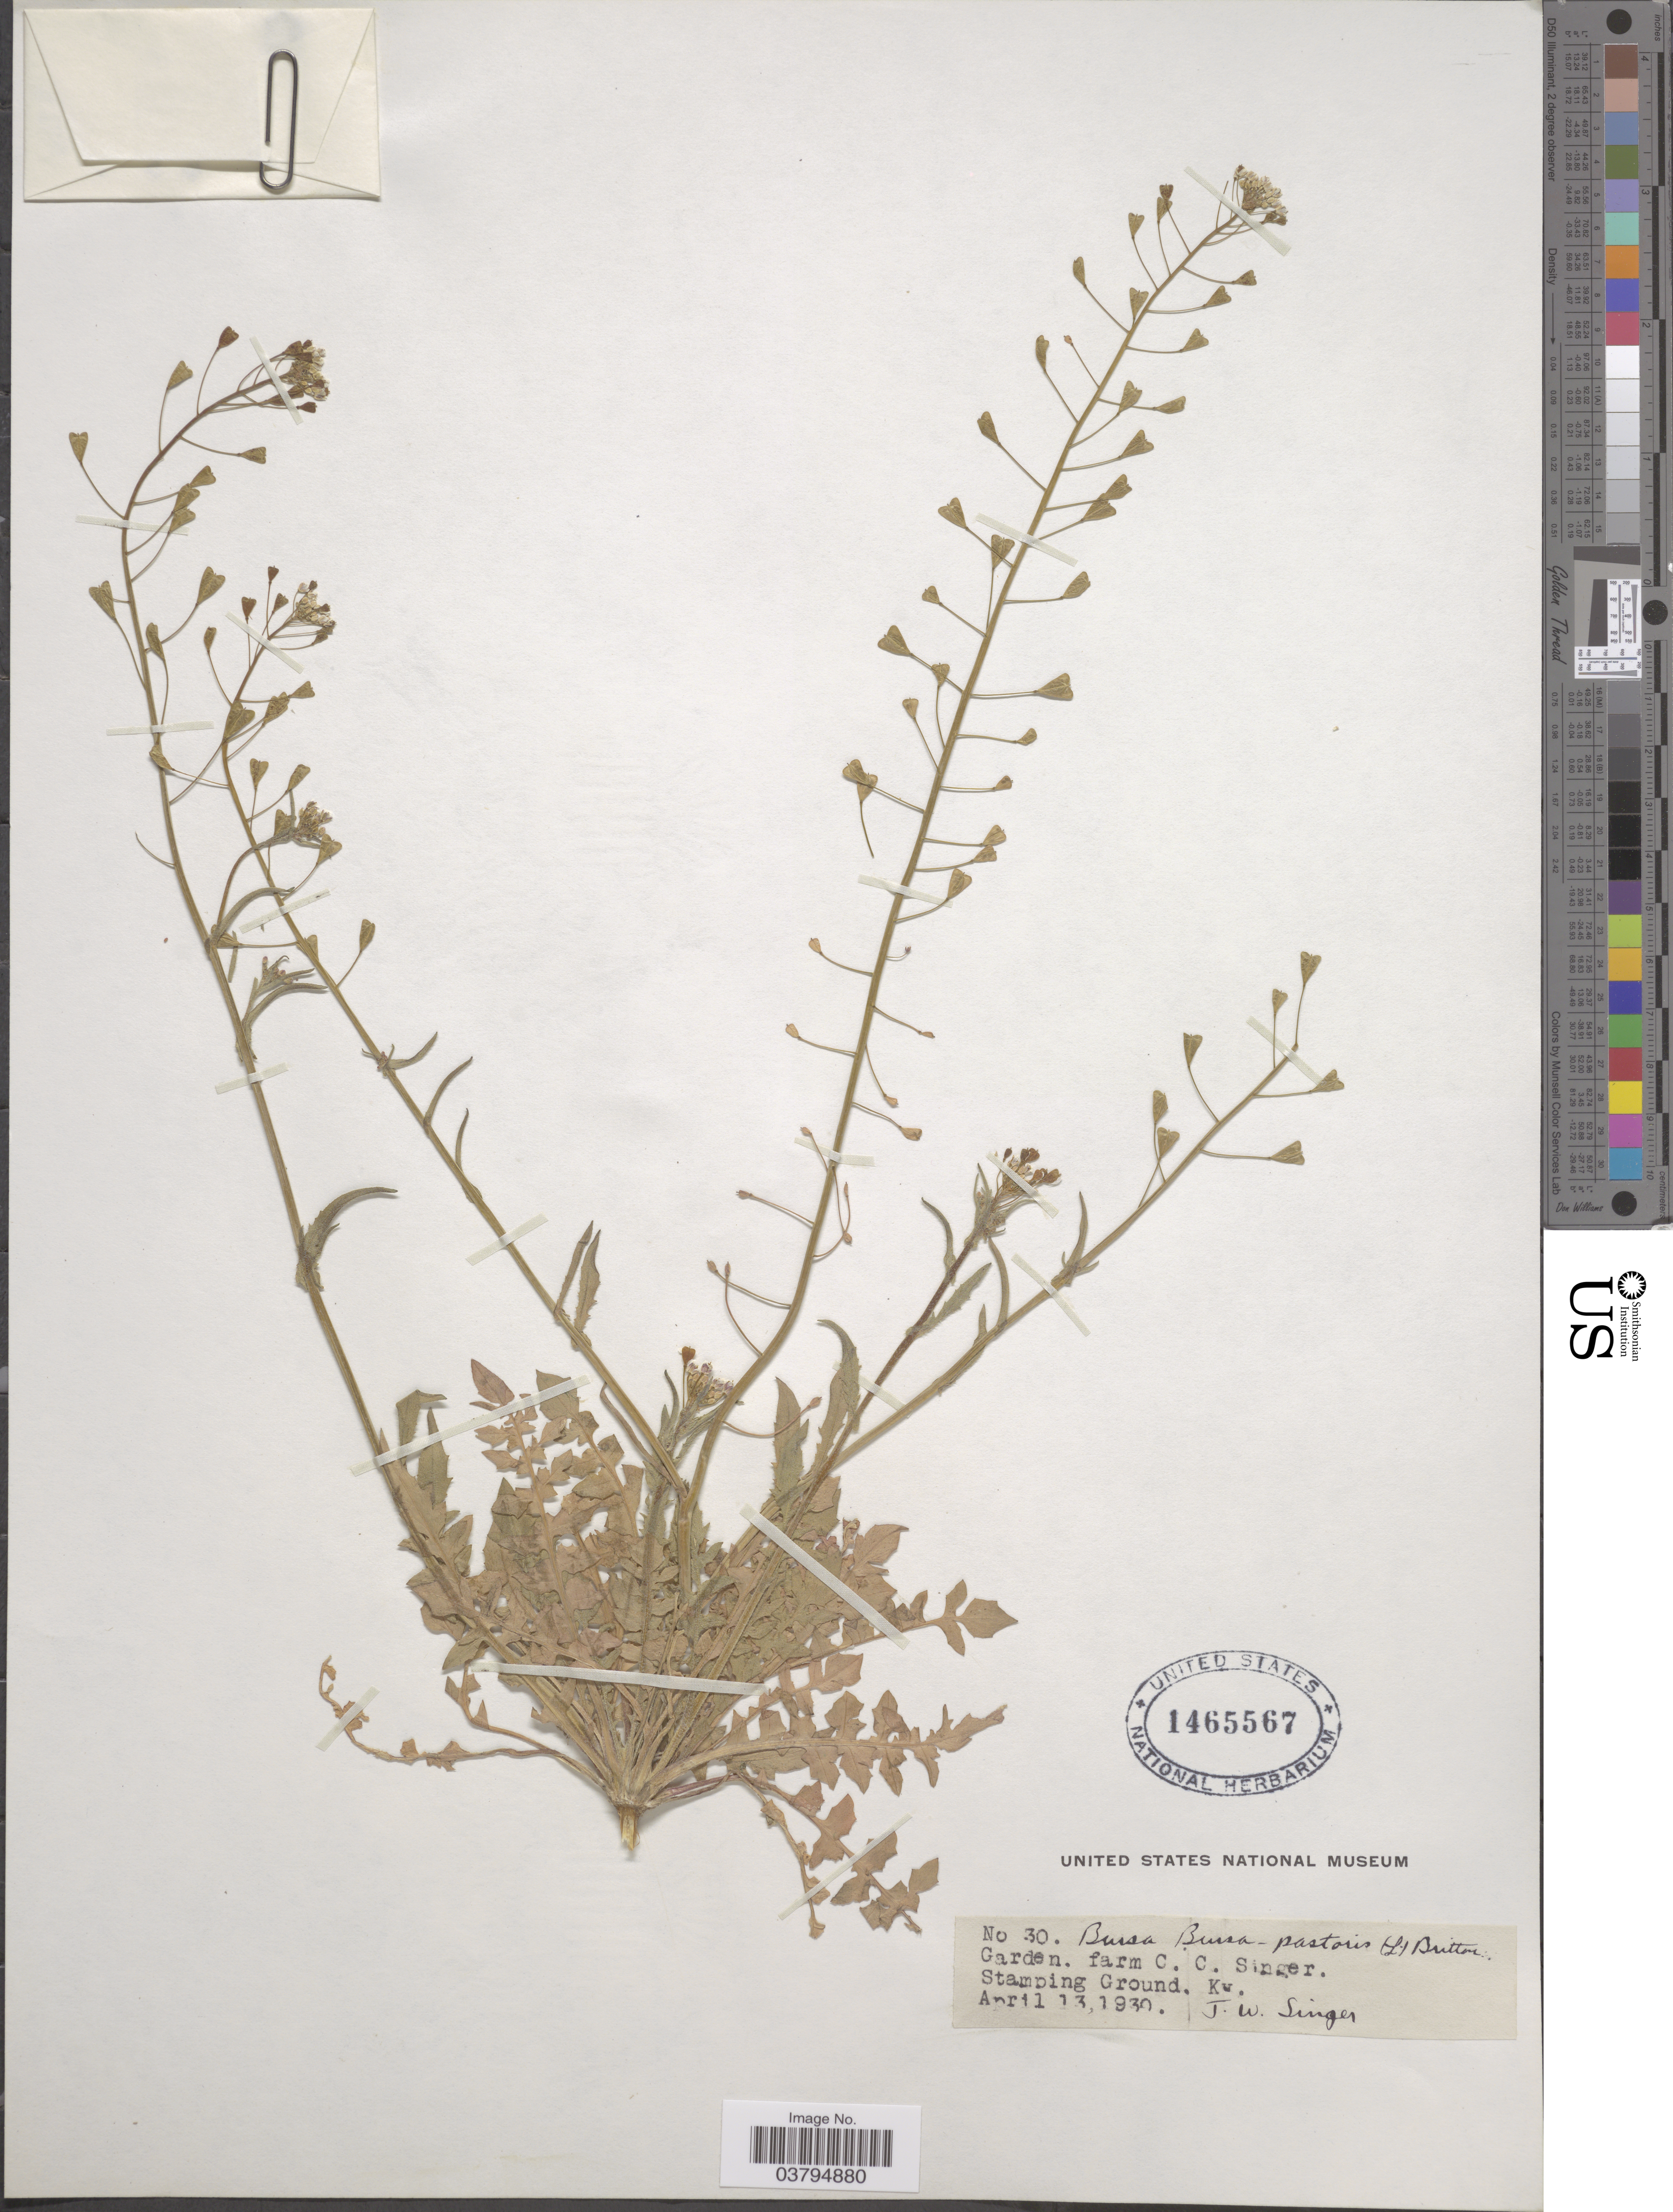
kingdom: Plantae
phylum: Tracheophyta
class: Magnoliopsida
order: Brassicales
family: Brassicaceae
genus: Capsella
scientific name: Capsella bursa-pastoris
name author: (L.) Medik.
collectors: J. EW. Singer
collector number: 30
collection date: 1930-04-13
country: United States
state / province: Kentucky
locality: Garden. farm C. C. Singer. Stamping Ground.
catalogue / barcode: US 1465567